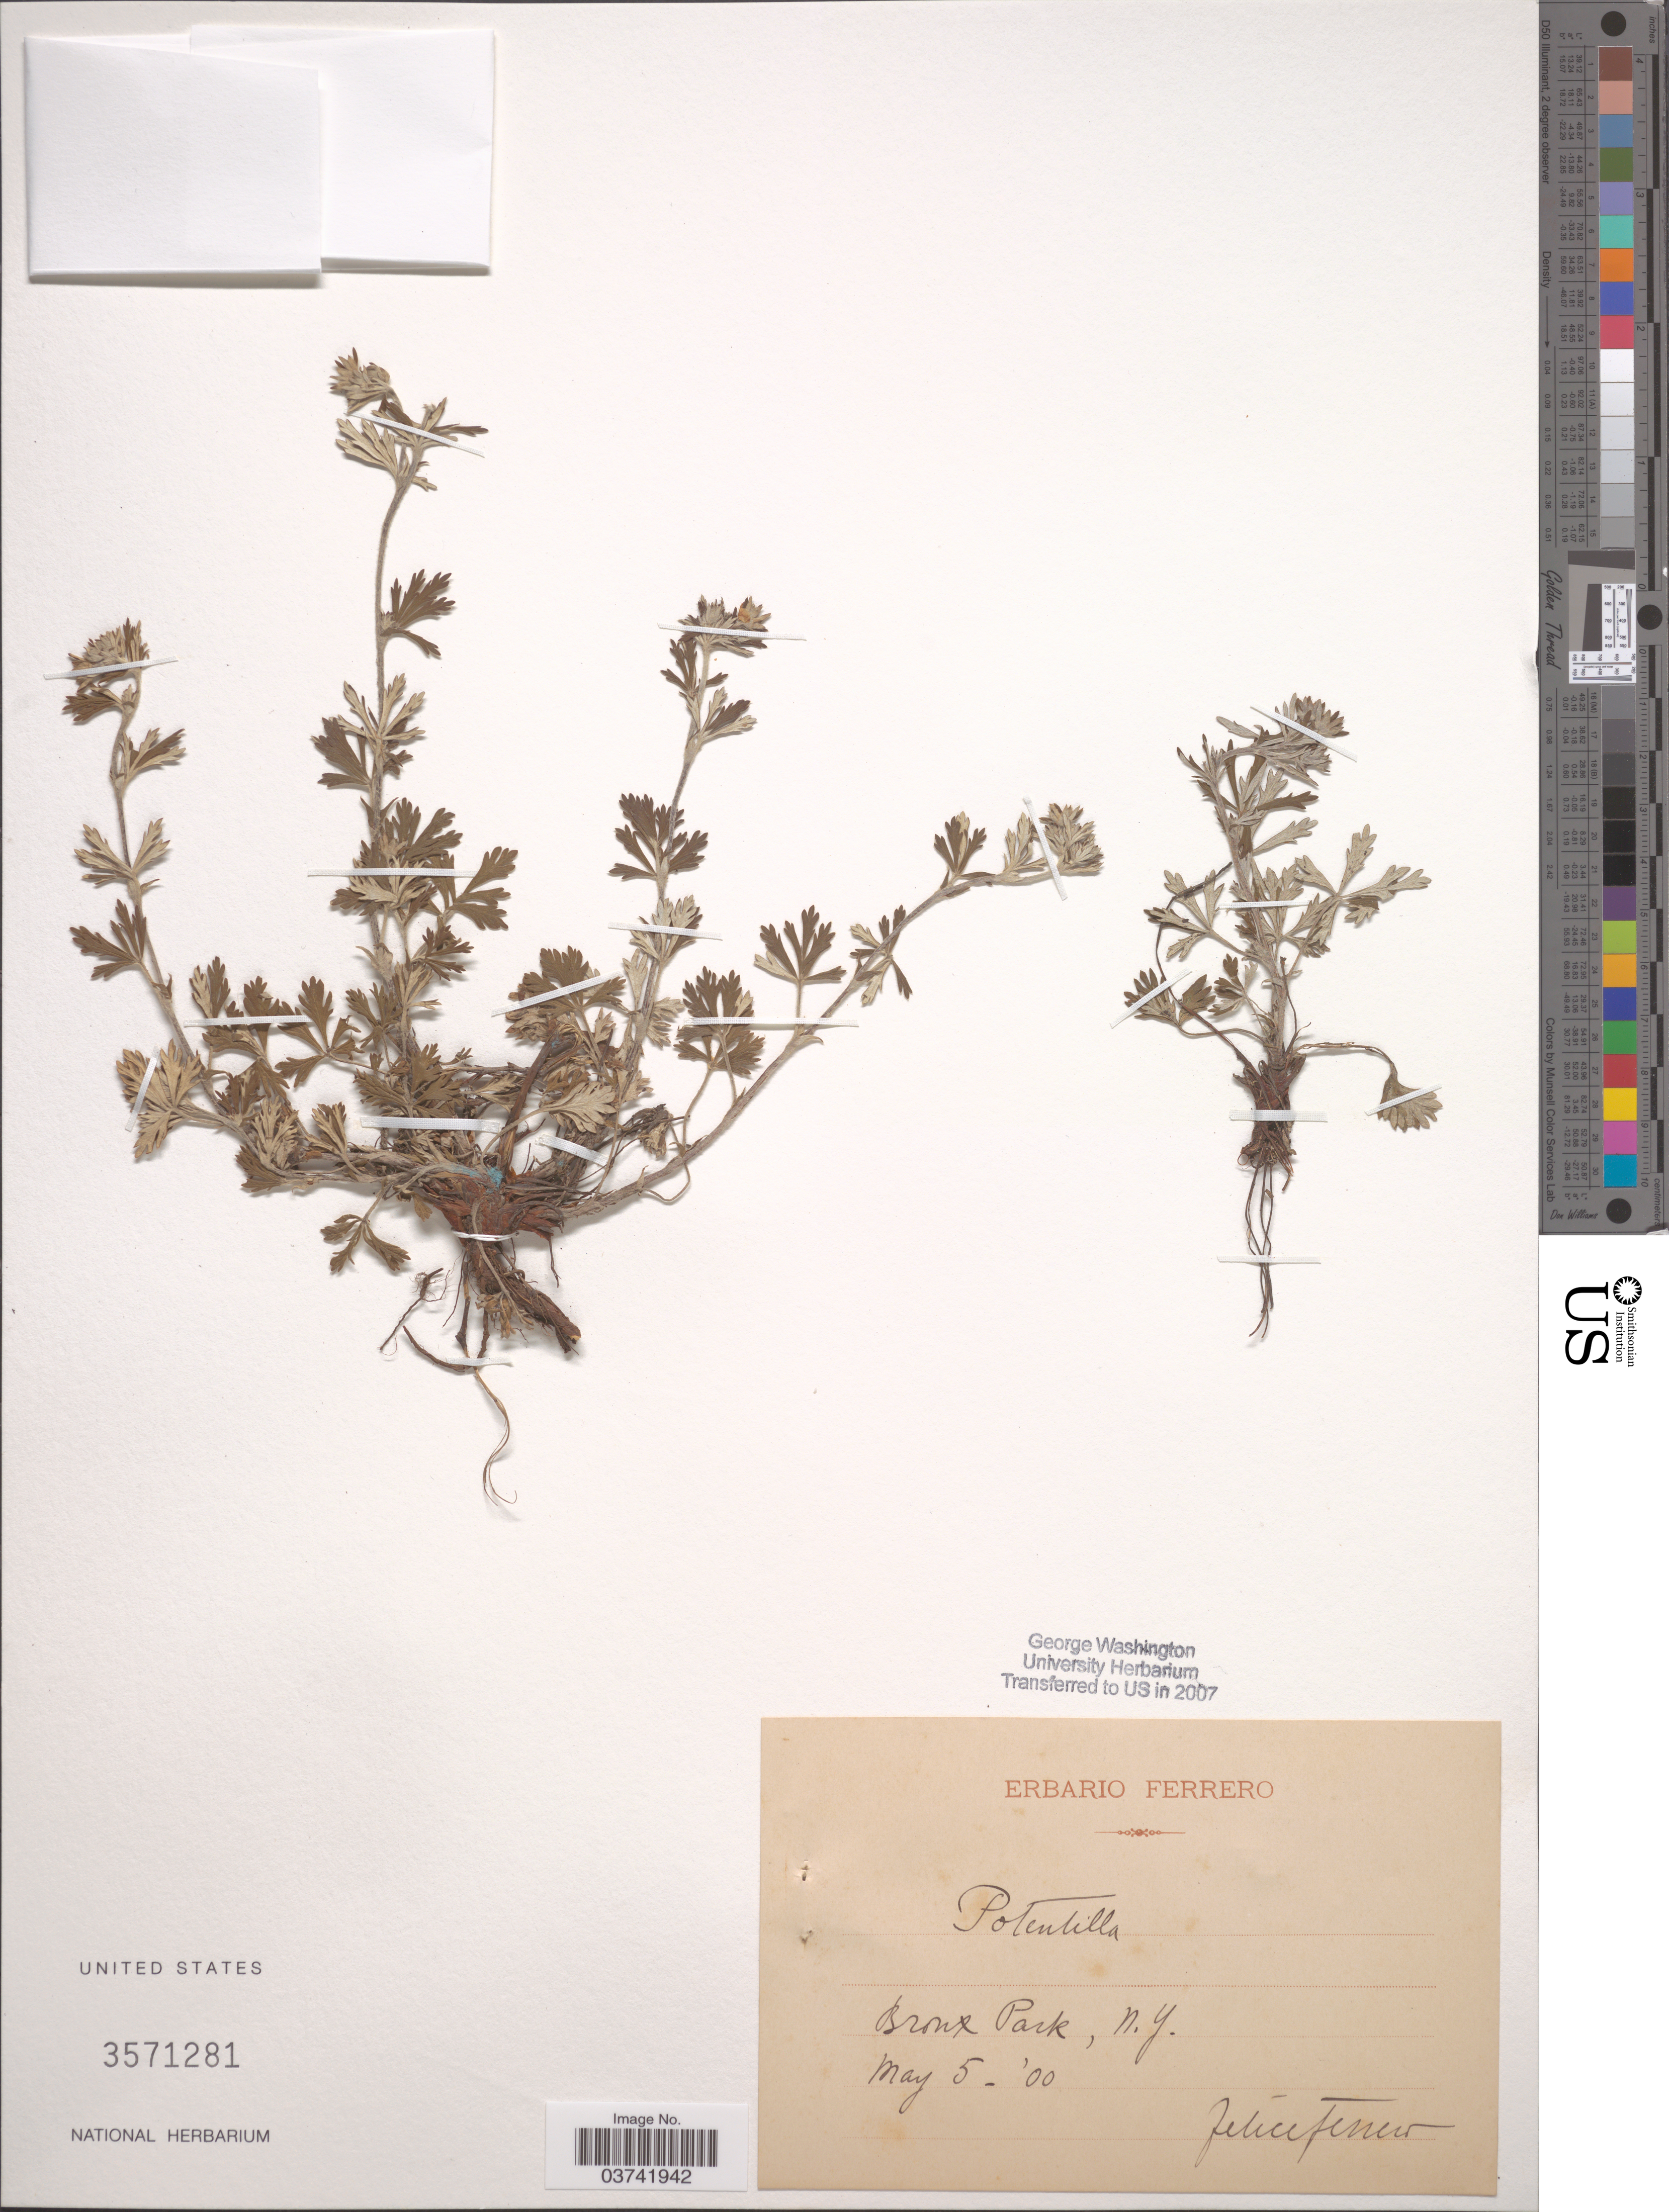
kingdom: Plantae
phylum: Tracheophyta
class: Magnoliopsida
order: Rosales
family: Rosaceae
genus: Potentilla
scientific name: Potentilla sp.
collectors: F. Ferrero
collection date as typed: Transcribed d/m/y: 5/5/0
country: United States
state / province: New York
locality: Bronx Park.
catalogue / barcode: US 3571281